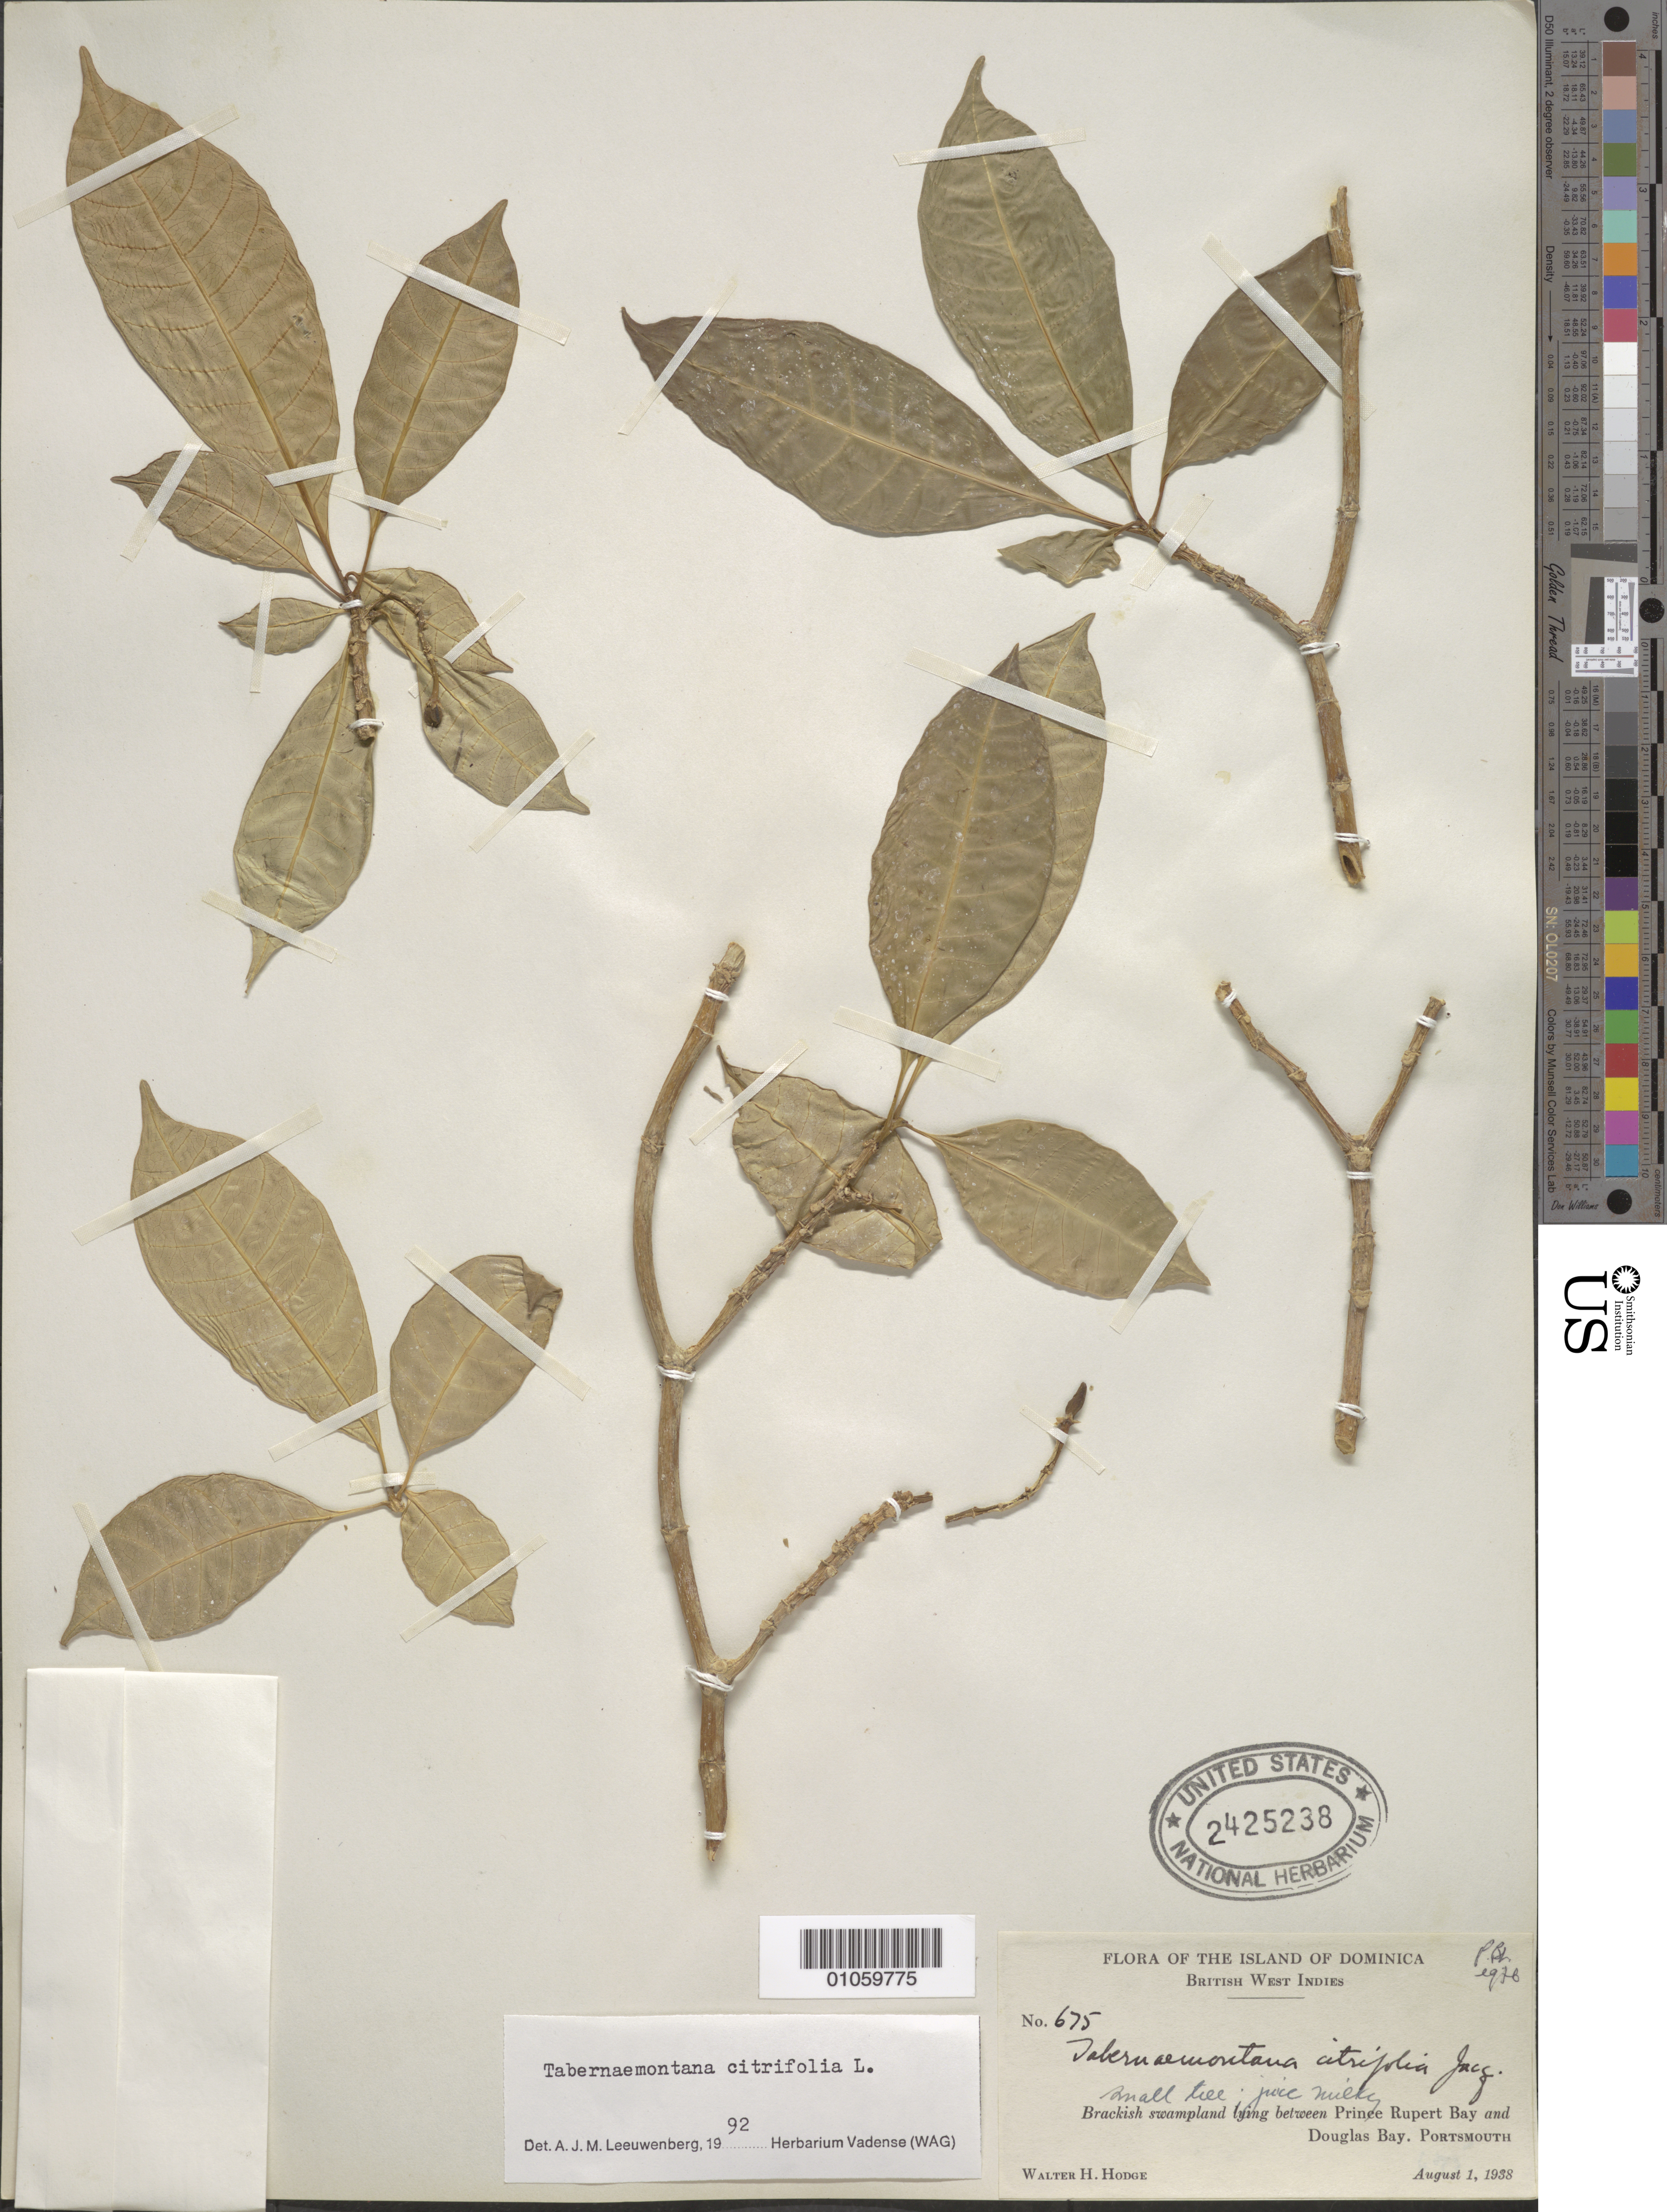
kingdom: Plantae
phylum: Tracheophyta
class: Magnoliopsida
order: Gentianales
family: Apocynaceae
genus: Tabernaemontana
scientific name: Tabernaemontana citrifolia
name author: L.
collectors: W. Hodge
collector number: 675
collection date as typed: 01 Aug 1938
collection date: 1938-08-01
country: Dominica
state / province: St. John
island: Dominica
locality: Brackish swampland lying between Prince Rupert Bay and Douglas Bay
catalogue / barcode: US 2425238